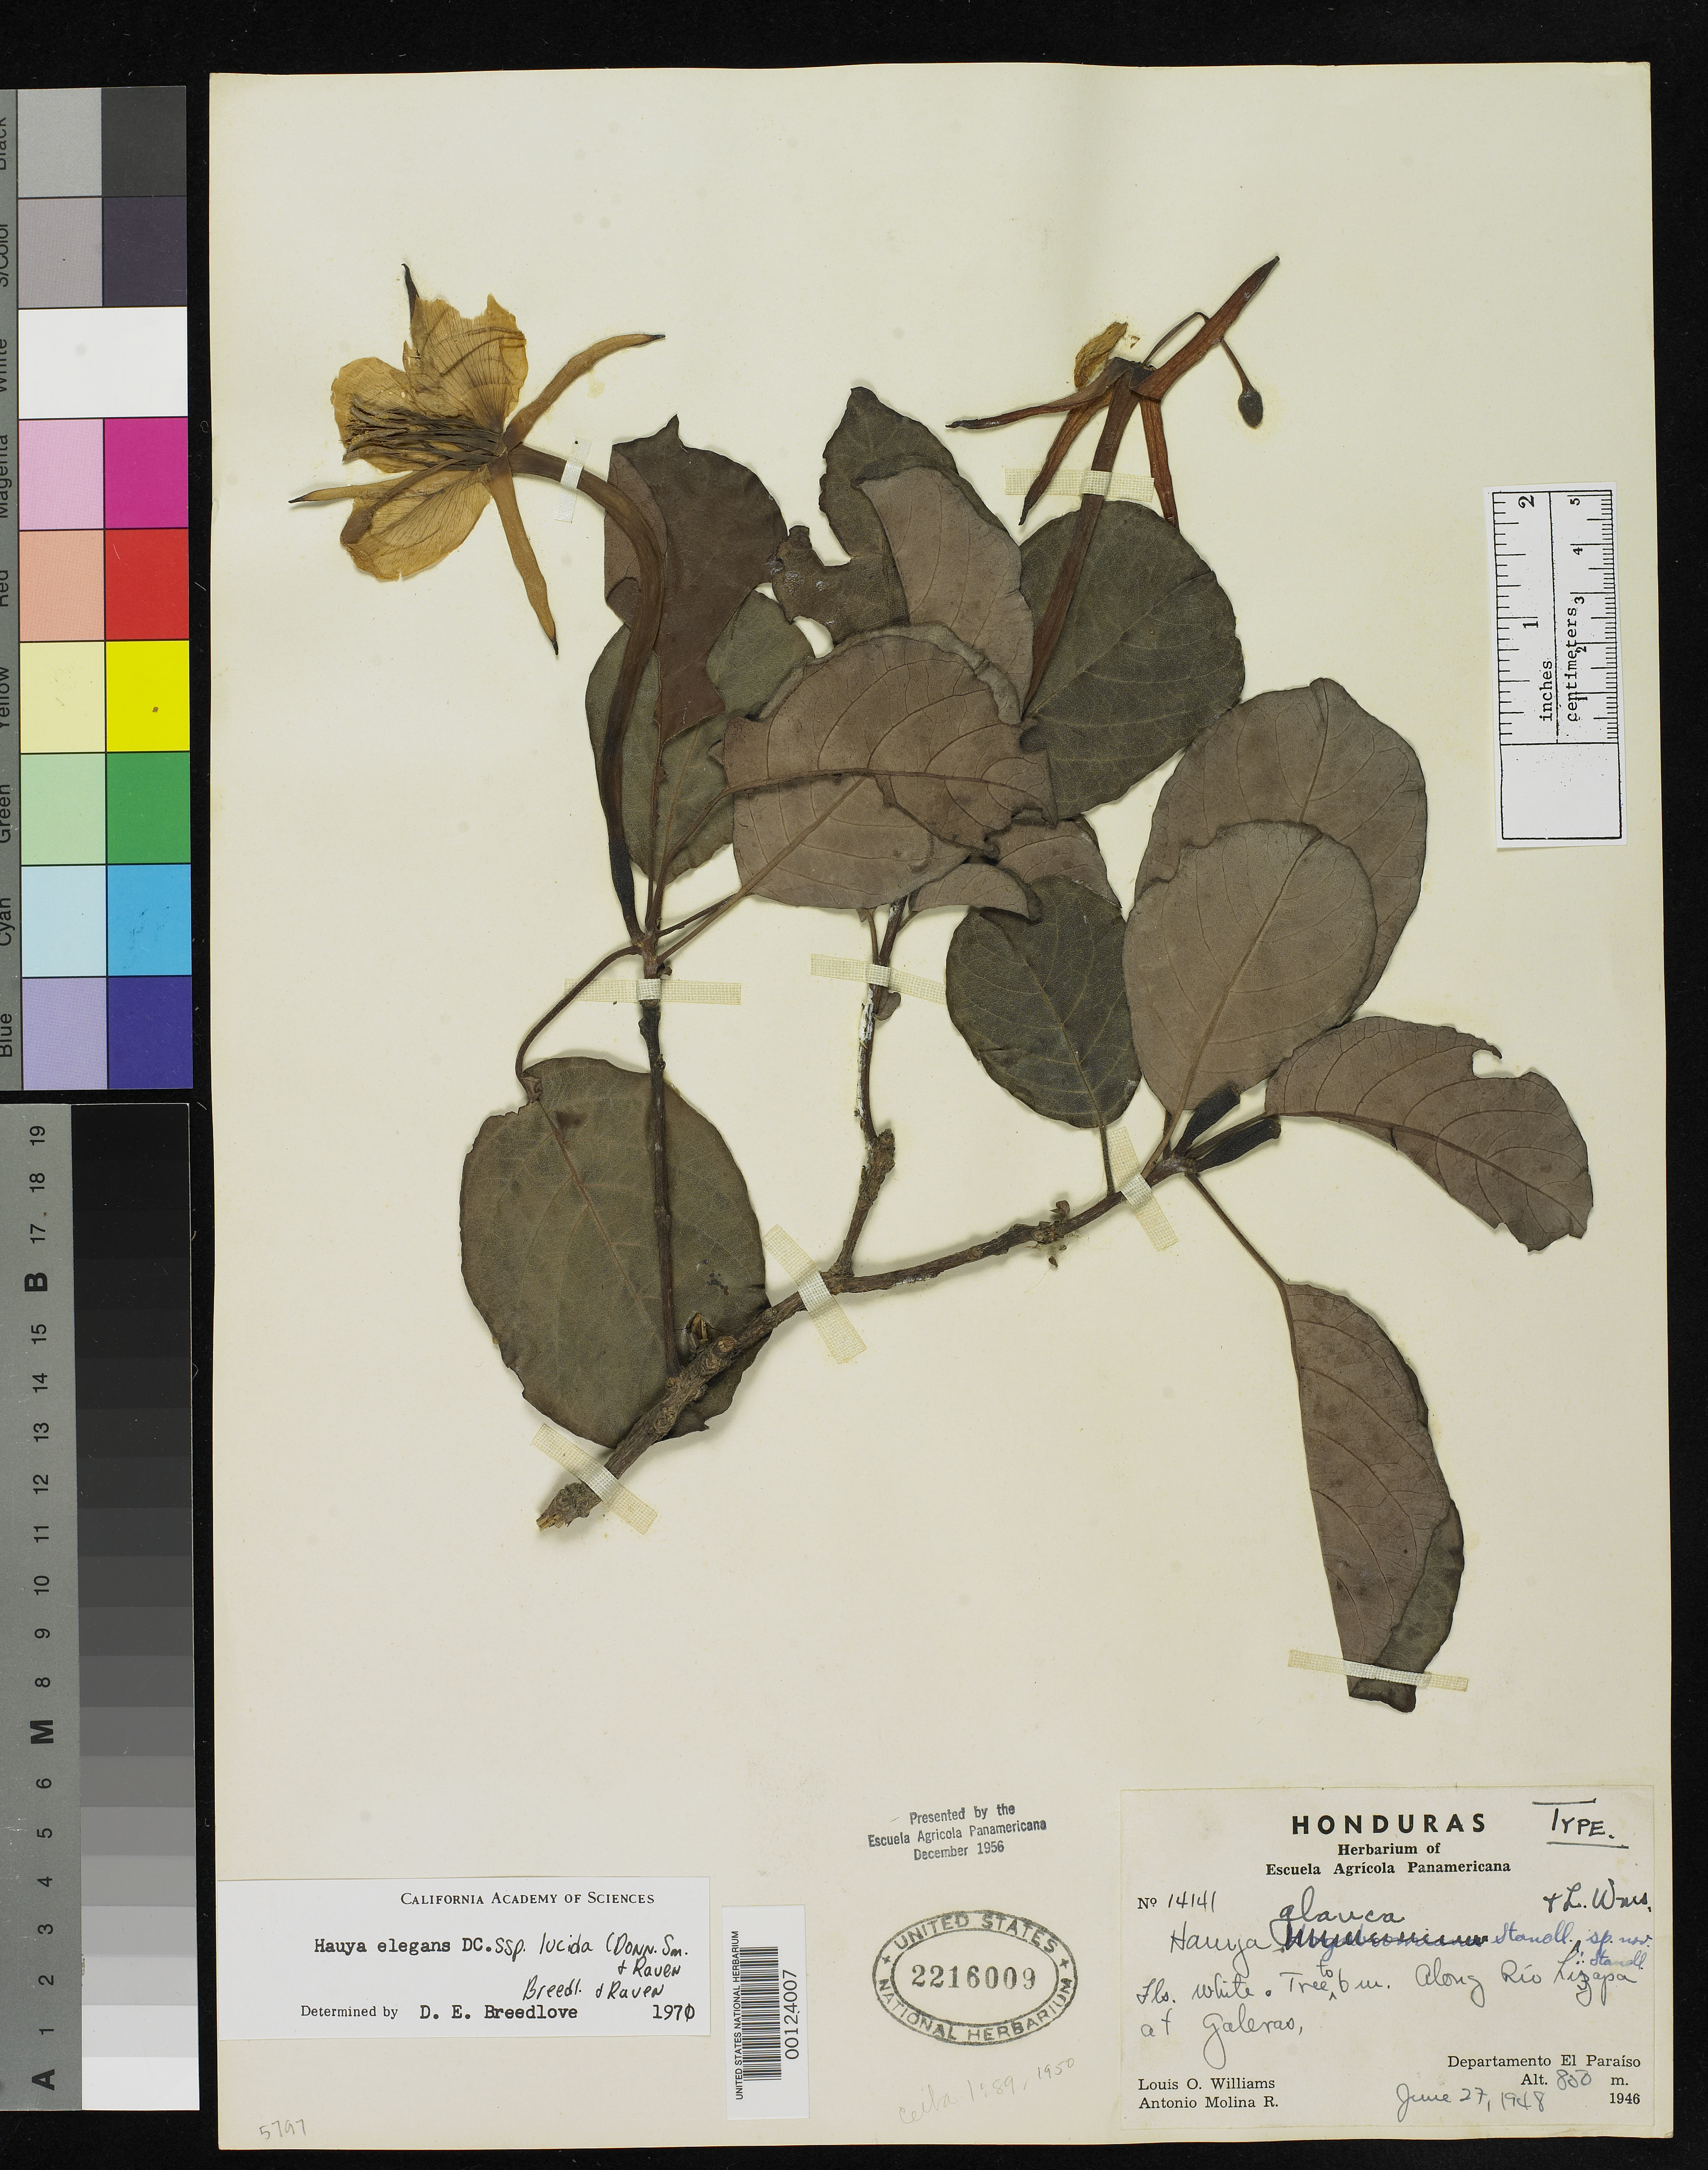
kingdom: Plantae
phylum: Tracheophyta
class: Magnoliopsida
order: Myrtales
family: Onagraceae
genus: Hauya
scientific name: Hauya glauca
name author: Standl. & L.O. Williams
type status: Holotype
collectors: L. O. Williams & A. Molina R.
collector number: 14141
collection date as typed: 27 Jun 1948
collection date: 1948-06-27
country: Honduras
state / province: El Paraíso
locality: Along Rio Lizapa at Galeras.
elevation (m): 850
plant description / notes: "Presented by the Escuela Agricola Panamericana December 1956." Holotype, transferred from EAP to US (see Dorr et al. 2009, Taxon 58: 993-1001).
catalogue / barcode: US 2216009